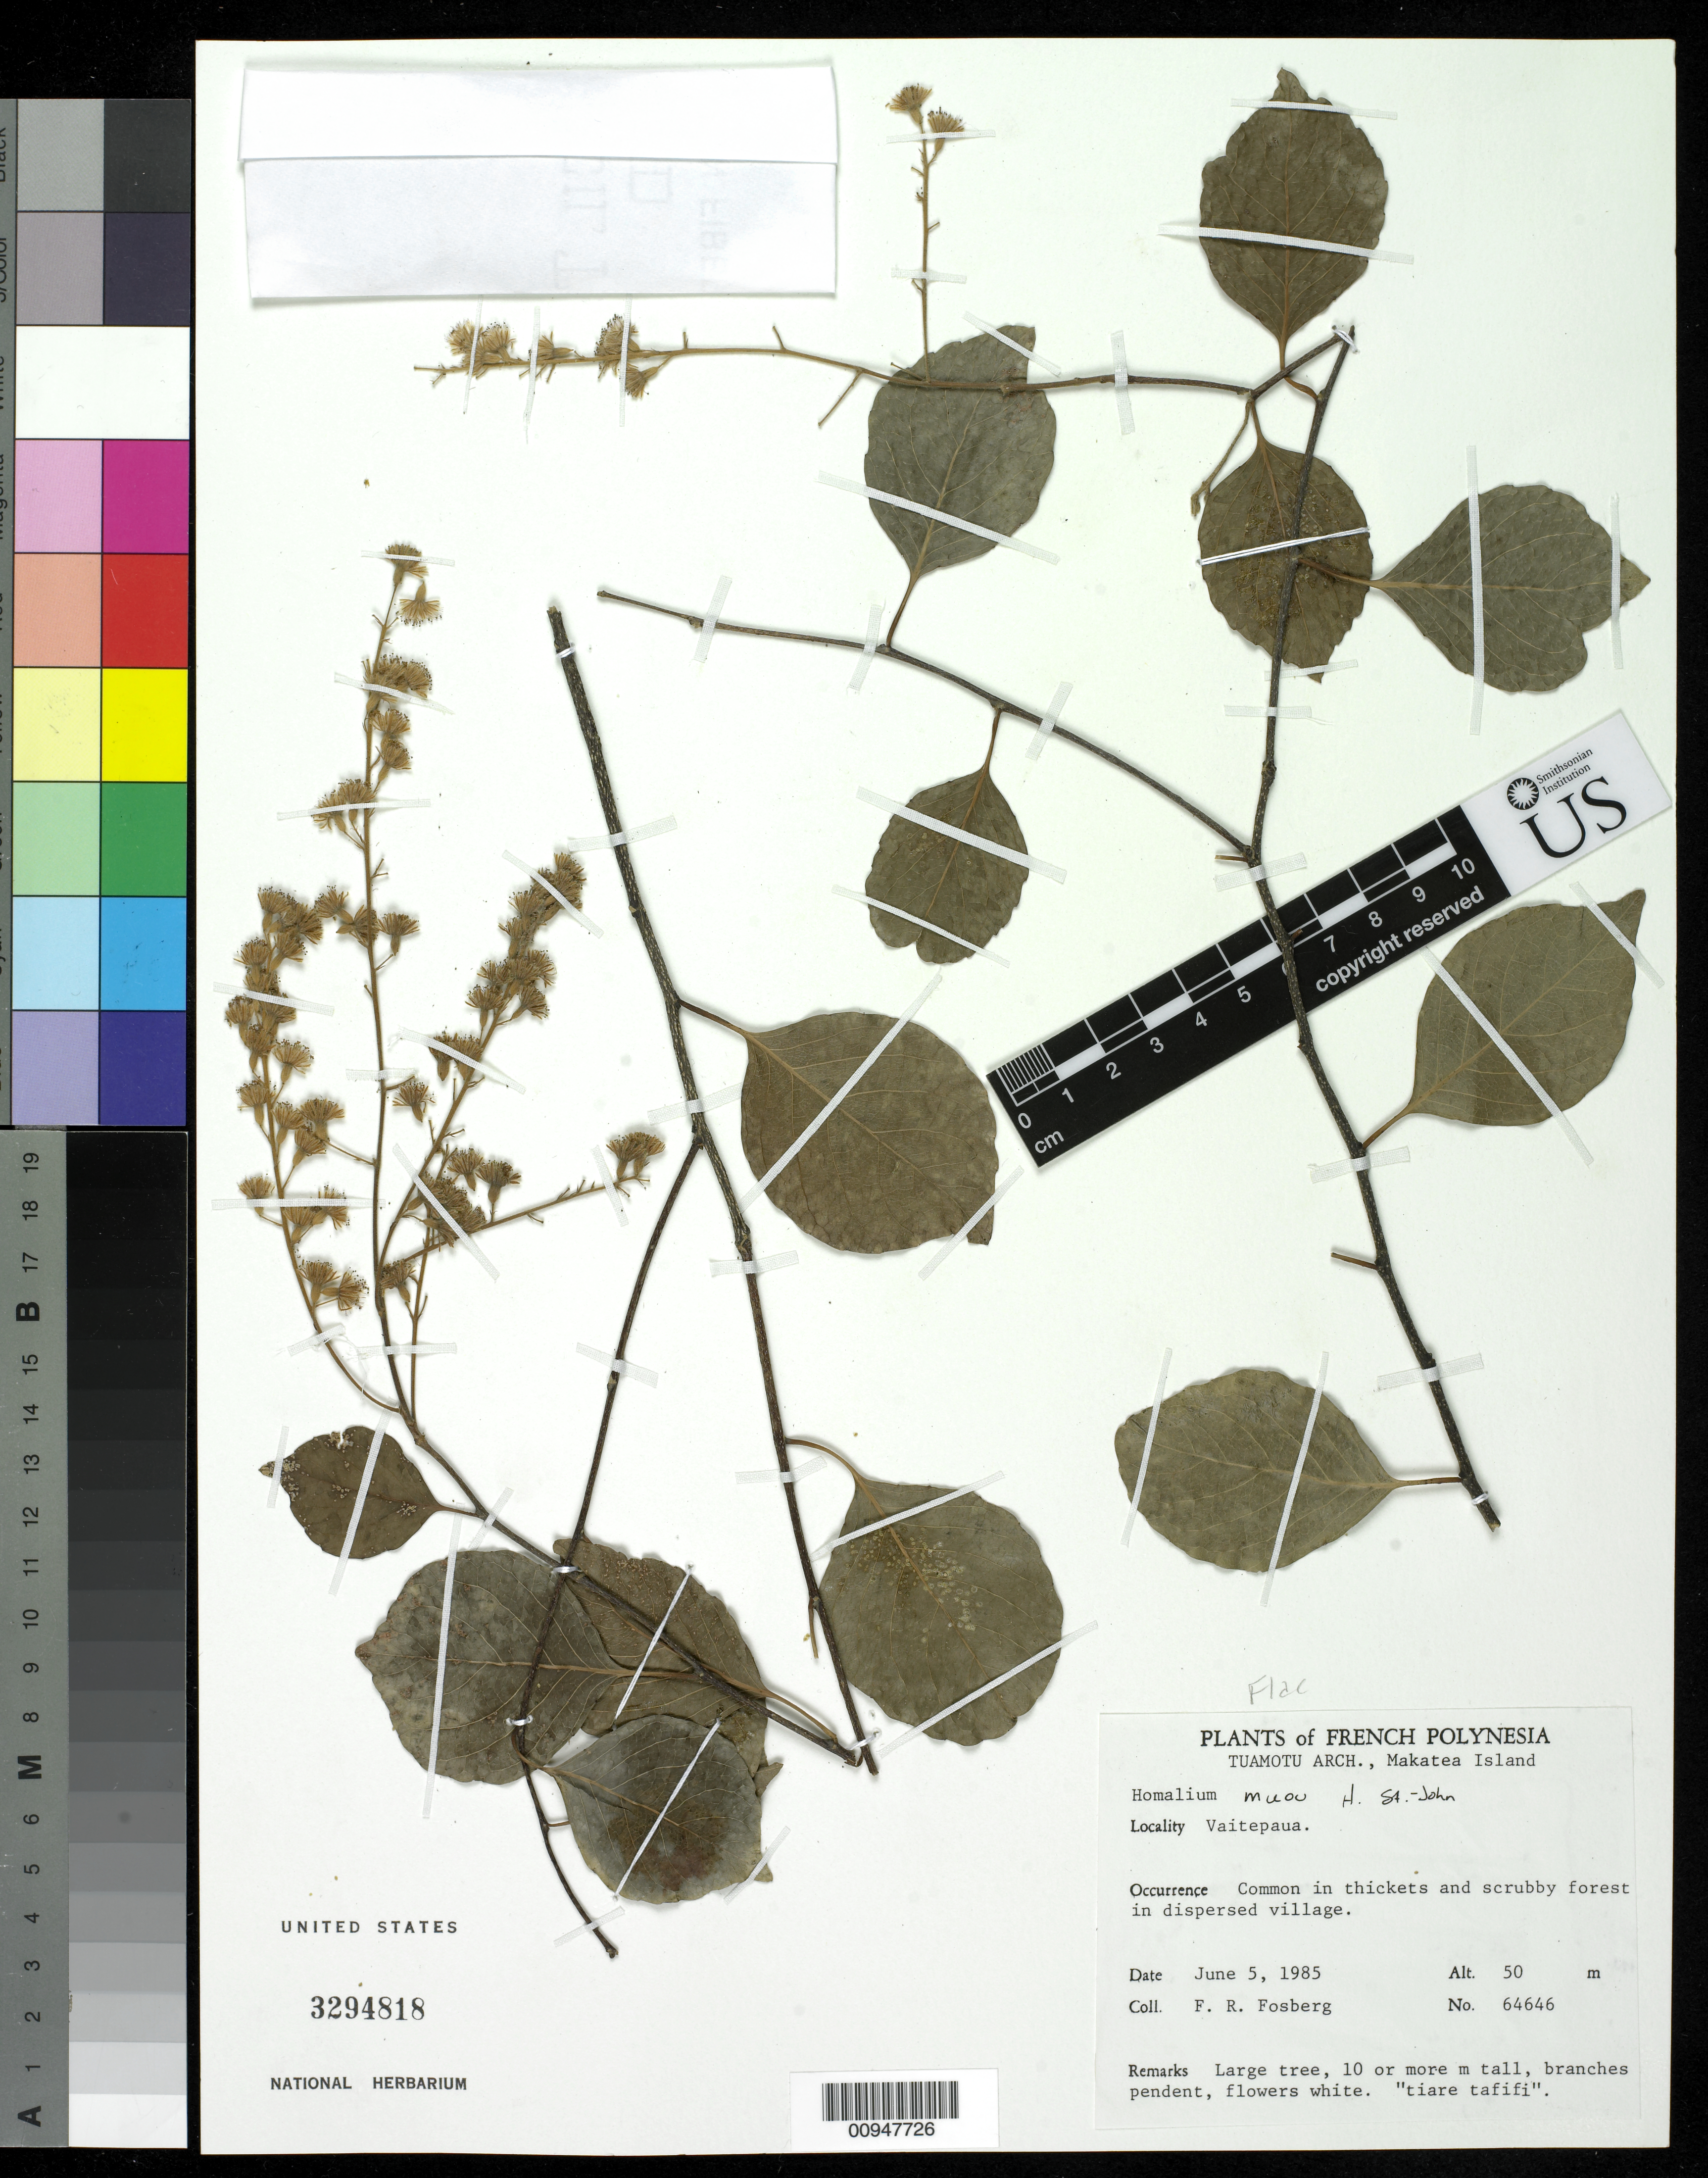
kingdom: Plantae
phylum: Tracheophyta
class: Magnoliopsida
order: Malpighiales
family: Salicaceae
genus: Homalium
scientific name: Homalium mouo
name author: H. St. John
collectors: F. R. Fosberg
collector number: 64646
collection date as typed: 05 Jun 1985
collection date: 1985-06-05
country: French Polynesia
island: Makatea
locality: Vaitepaua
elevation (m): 50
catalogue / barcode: US 3294818